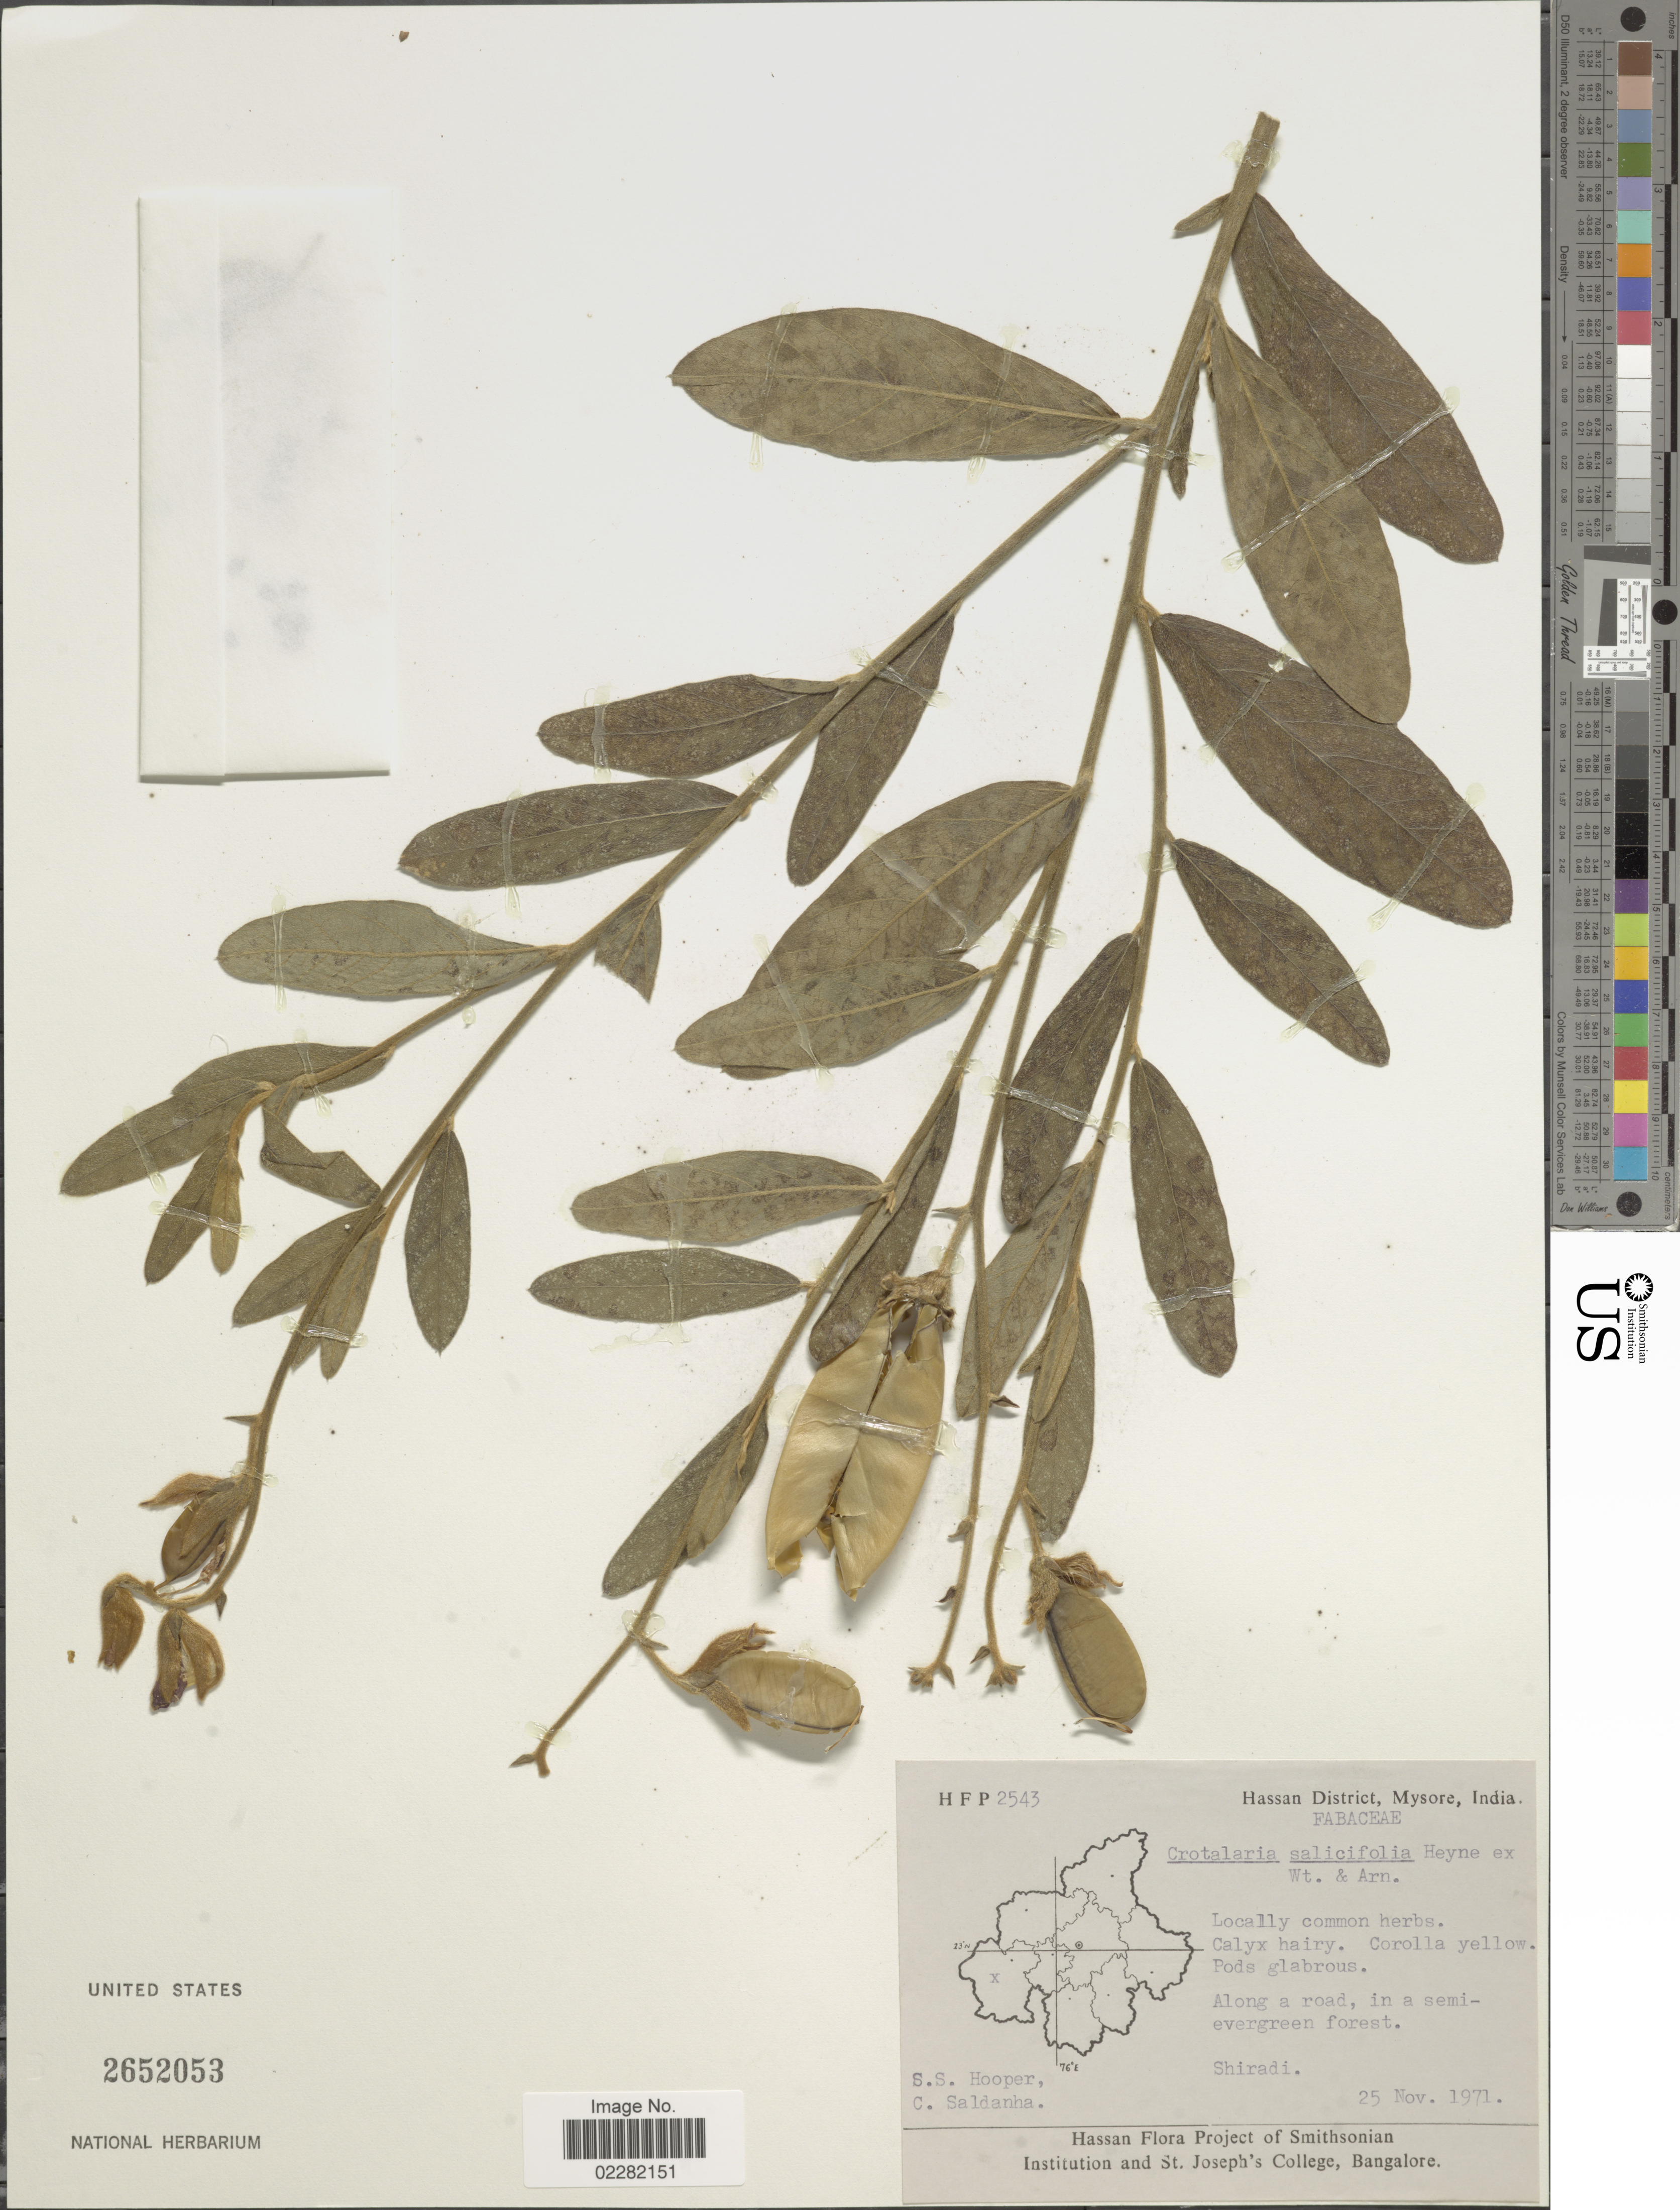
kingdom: Plantae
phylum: Tracheophyta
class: Magnoliopsida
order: Fabales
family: Fabaceae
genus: Crotalaria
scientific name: Crotalaria salicifolia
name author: Wight & Arn.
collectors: S. S. Hooper & C. Saldanha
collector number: HFP2543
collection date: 1971-11-25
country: India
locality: Hassan District, Mysore, Shiradi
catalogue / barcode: US 2652053